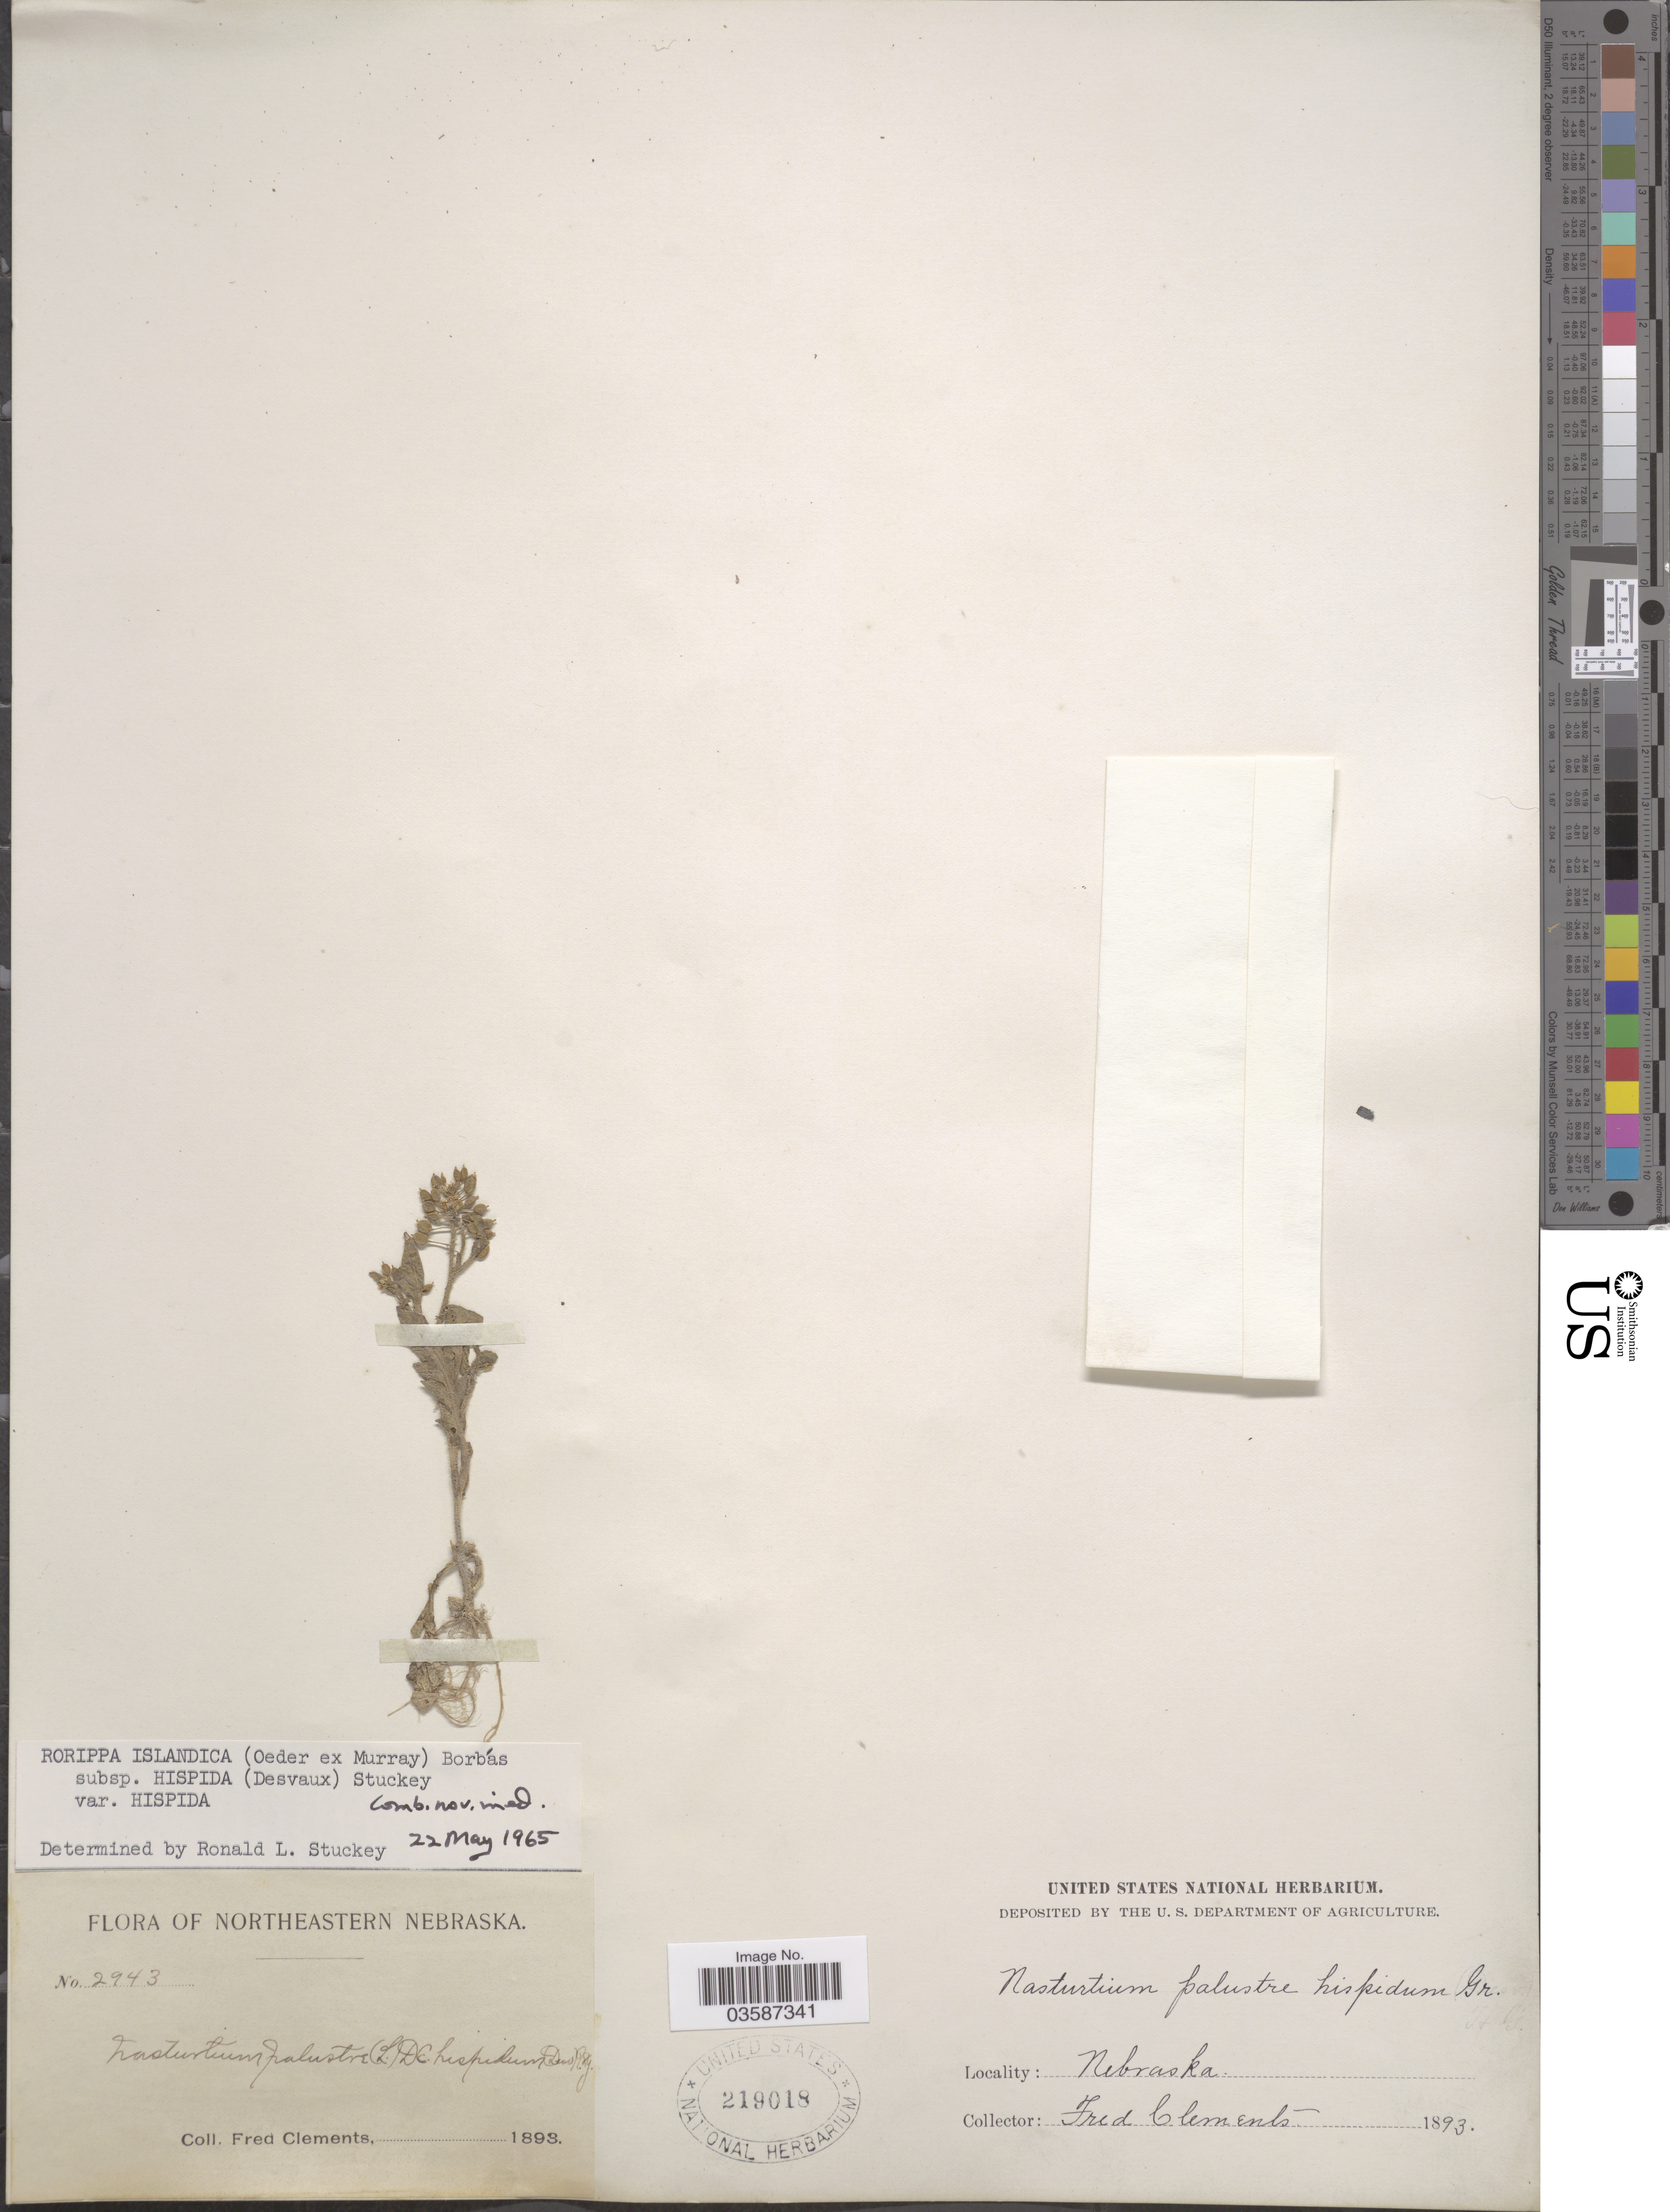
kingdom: Plantae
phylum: Tracheophyta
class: Magnoliopsida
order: Brassicales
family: Brassicaceae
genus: Rorippa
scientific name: Rorippa islandica var. hispida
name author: (Desv.) Butters & Abbe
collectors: F. Clements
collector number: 2943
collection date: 1893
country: United States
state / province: Nebraska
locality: Northeastern Nebraska.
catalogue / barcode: US 219018